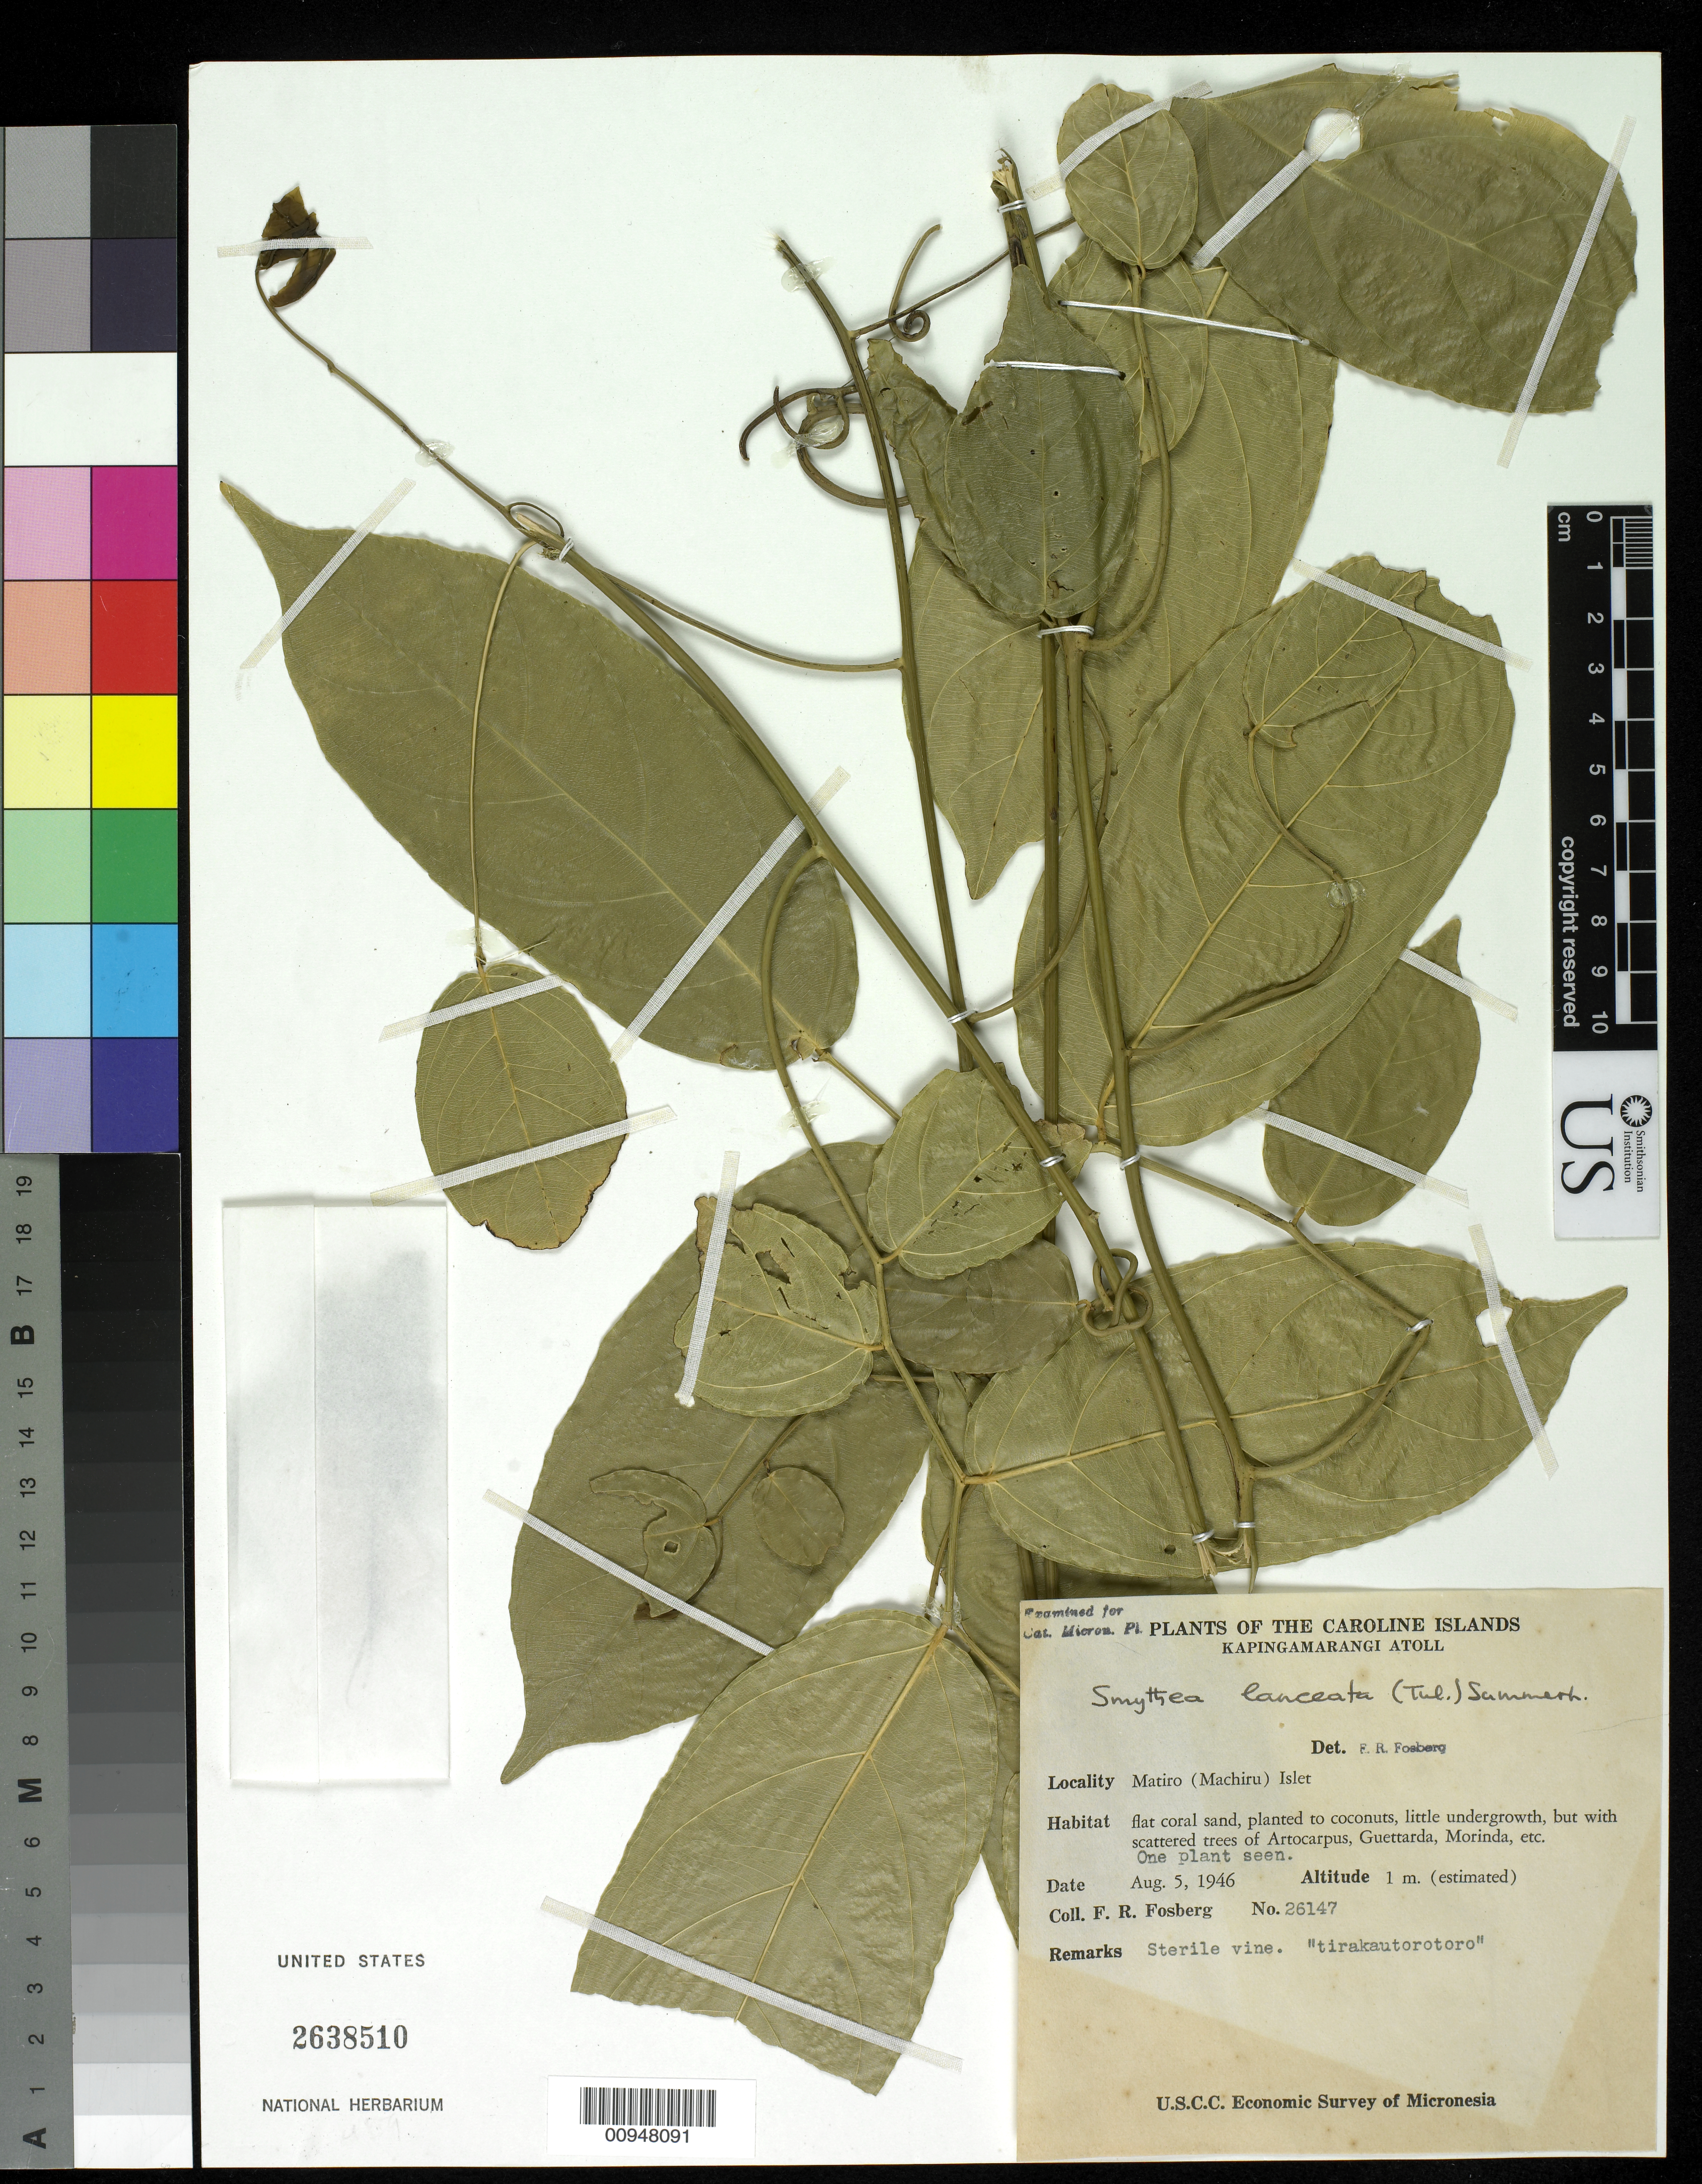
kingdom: Plantae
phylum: Tracheophyta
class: Magnoliopsida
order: Rosales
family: Rhamnaceae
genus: Smythea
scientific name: Smythea lanceata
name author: Summerh.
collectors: F. R. Fosberg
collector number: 26147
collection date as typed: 05 Aug 1946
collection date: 1946-08-05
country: Micronesia, Federated States of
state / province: Pohnpei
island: Kapingamarangi Atoll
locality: Matiro (Machiru) Islet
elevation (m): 1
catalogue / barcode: US 2638510